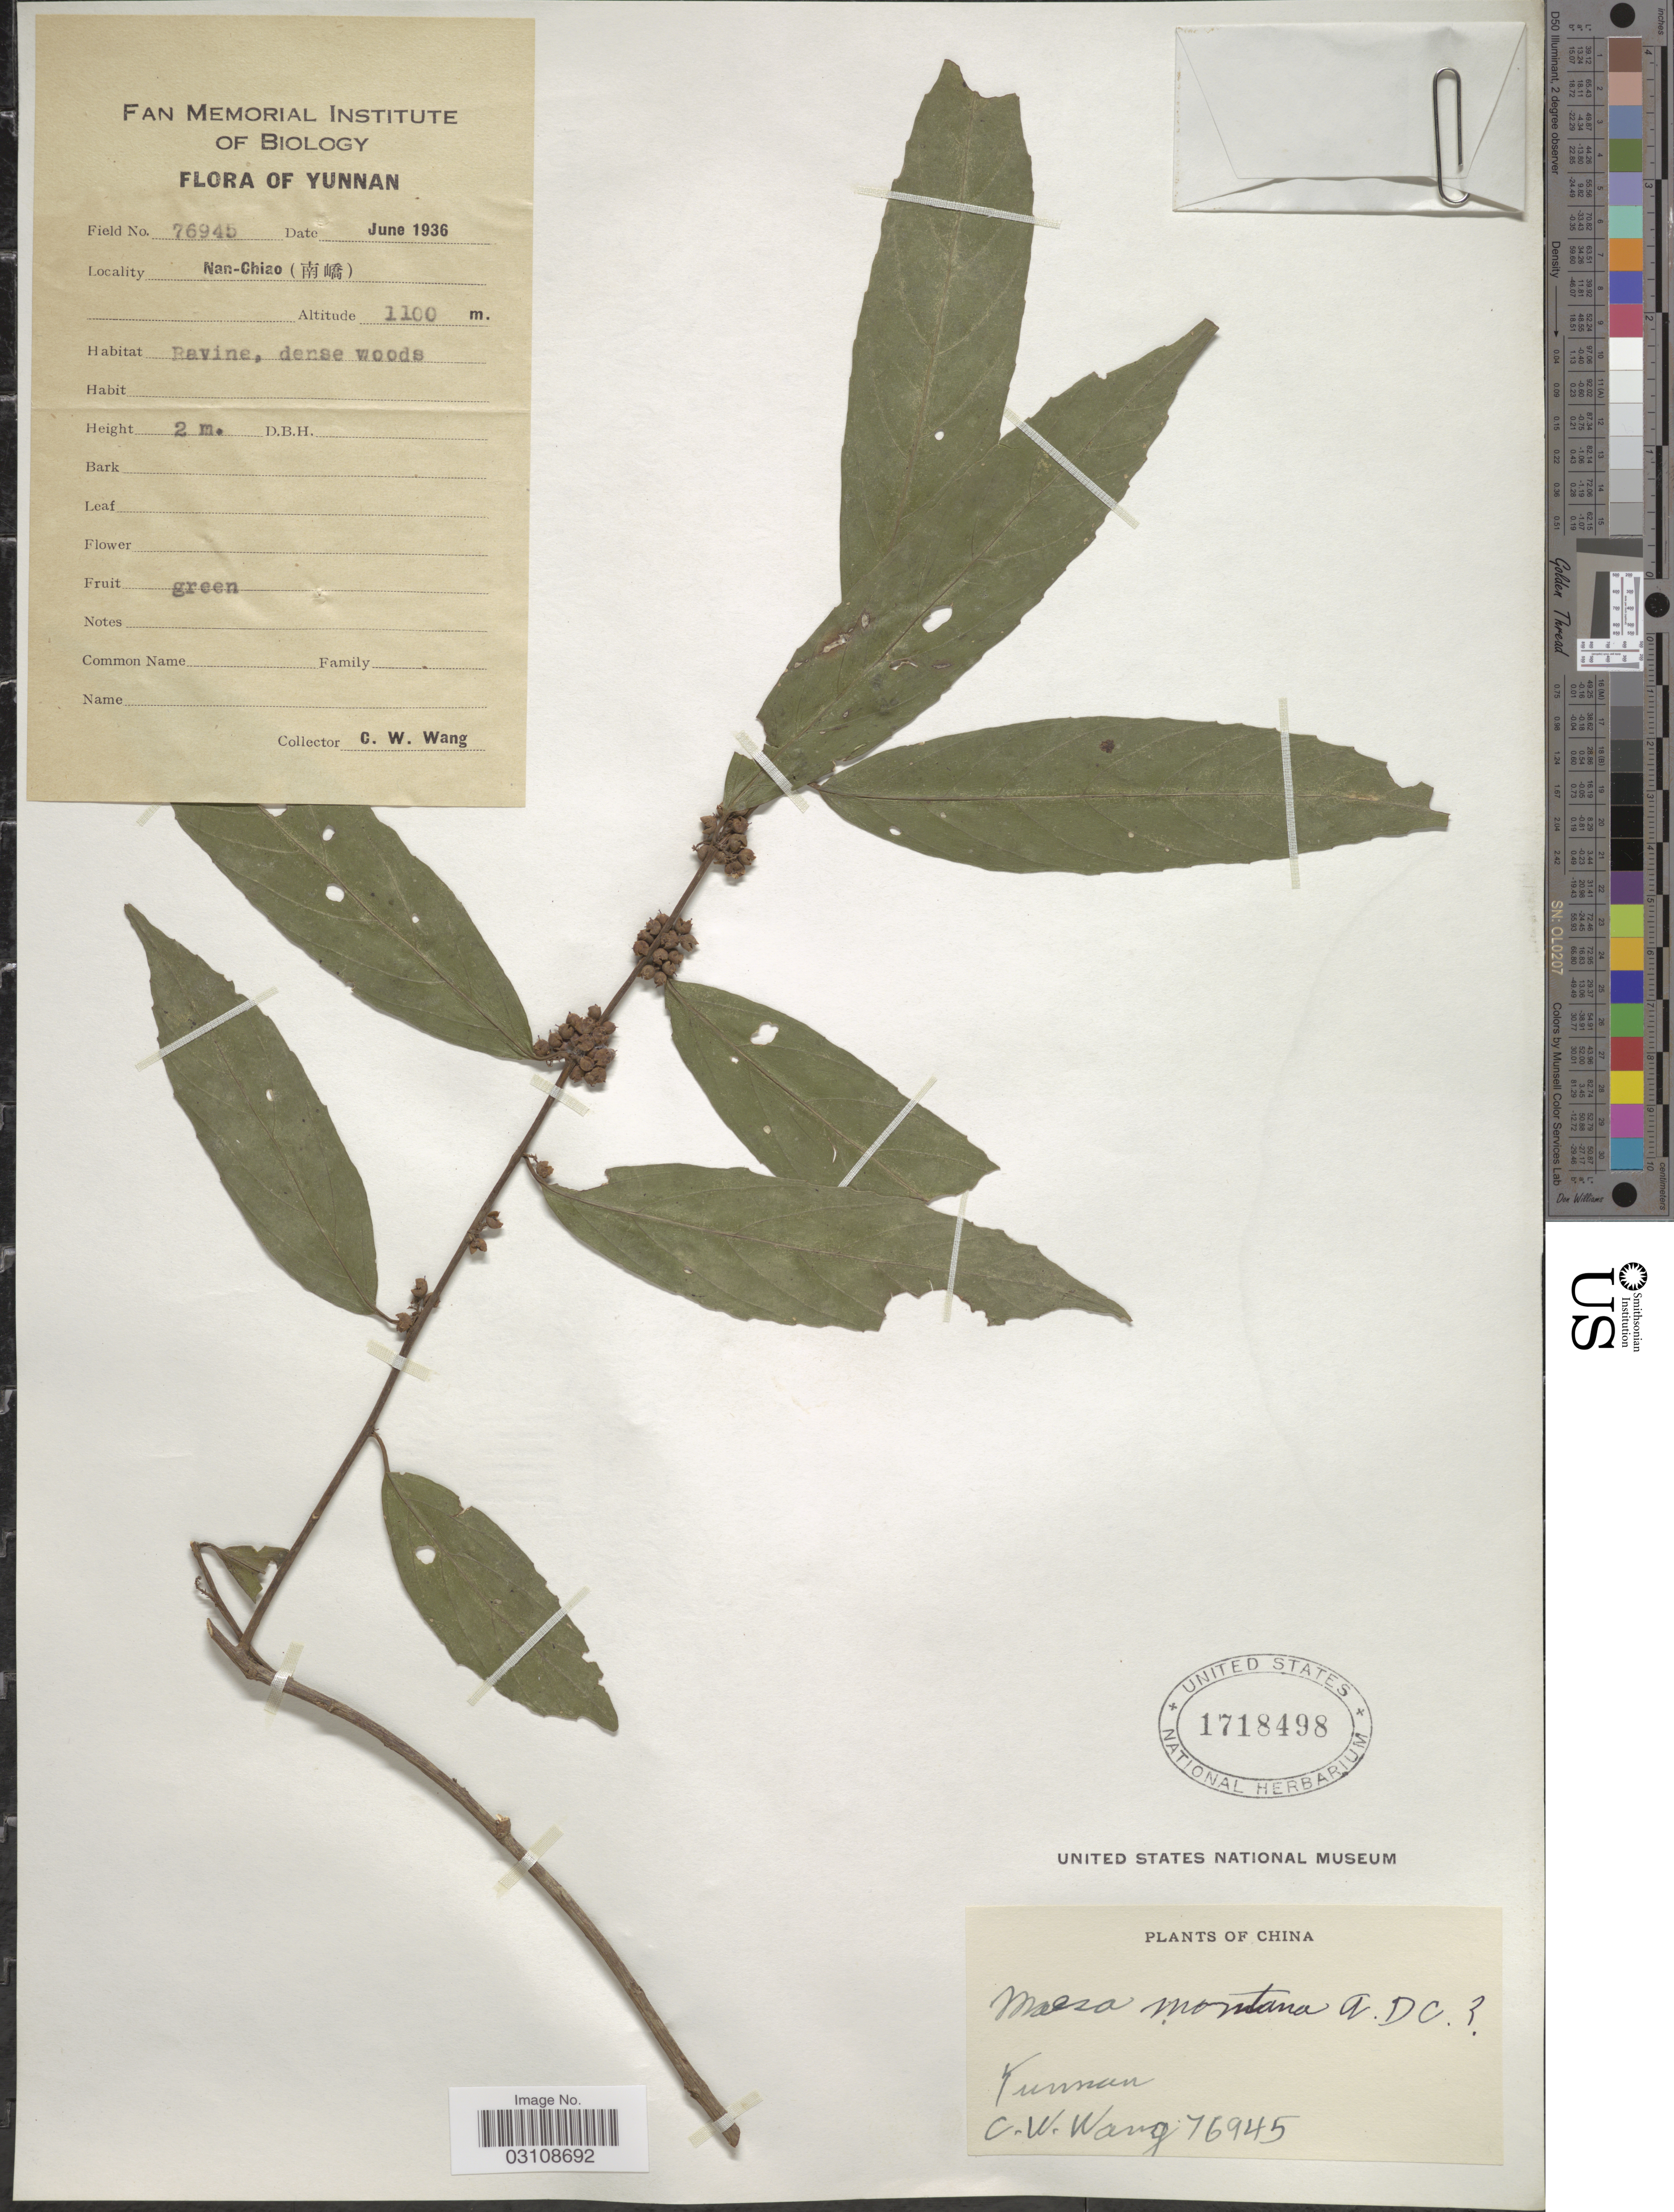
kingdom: Plantae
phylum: Tracheophyta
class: Magnoliopsida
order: Ericales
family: Primulaceae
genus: Maesa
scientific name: Maesa montana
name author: A. DC.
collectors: C. W. Wang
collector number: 76945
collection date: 1936-06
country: China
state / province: Yunnan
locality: Nan-Chiao.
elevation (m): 1100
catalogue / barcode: US 1718498